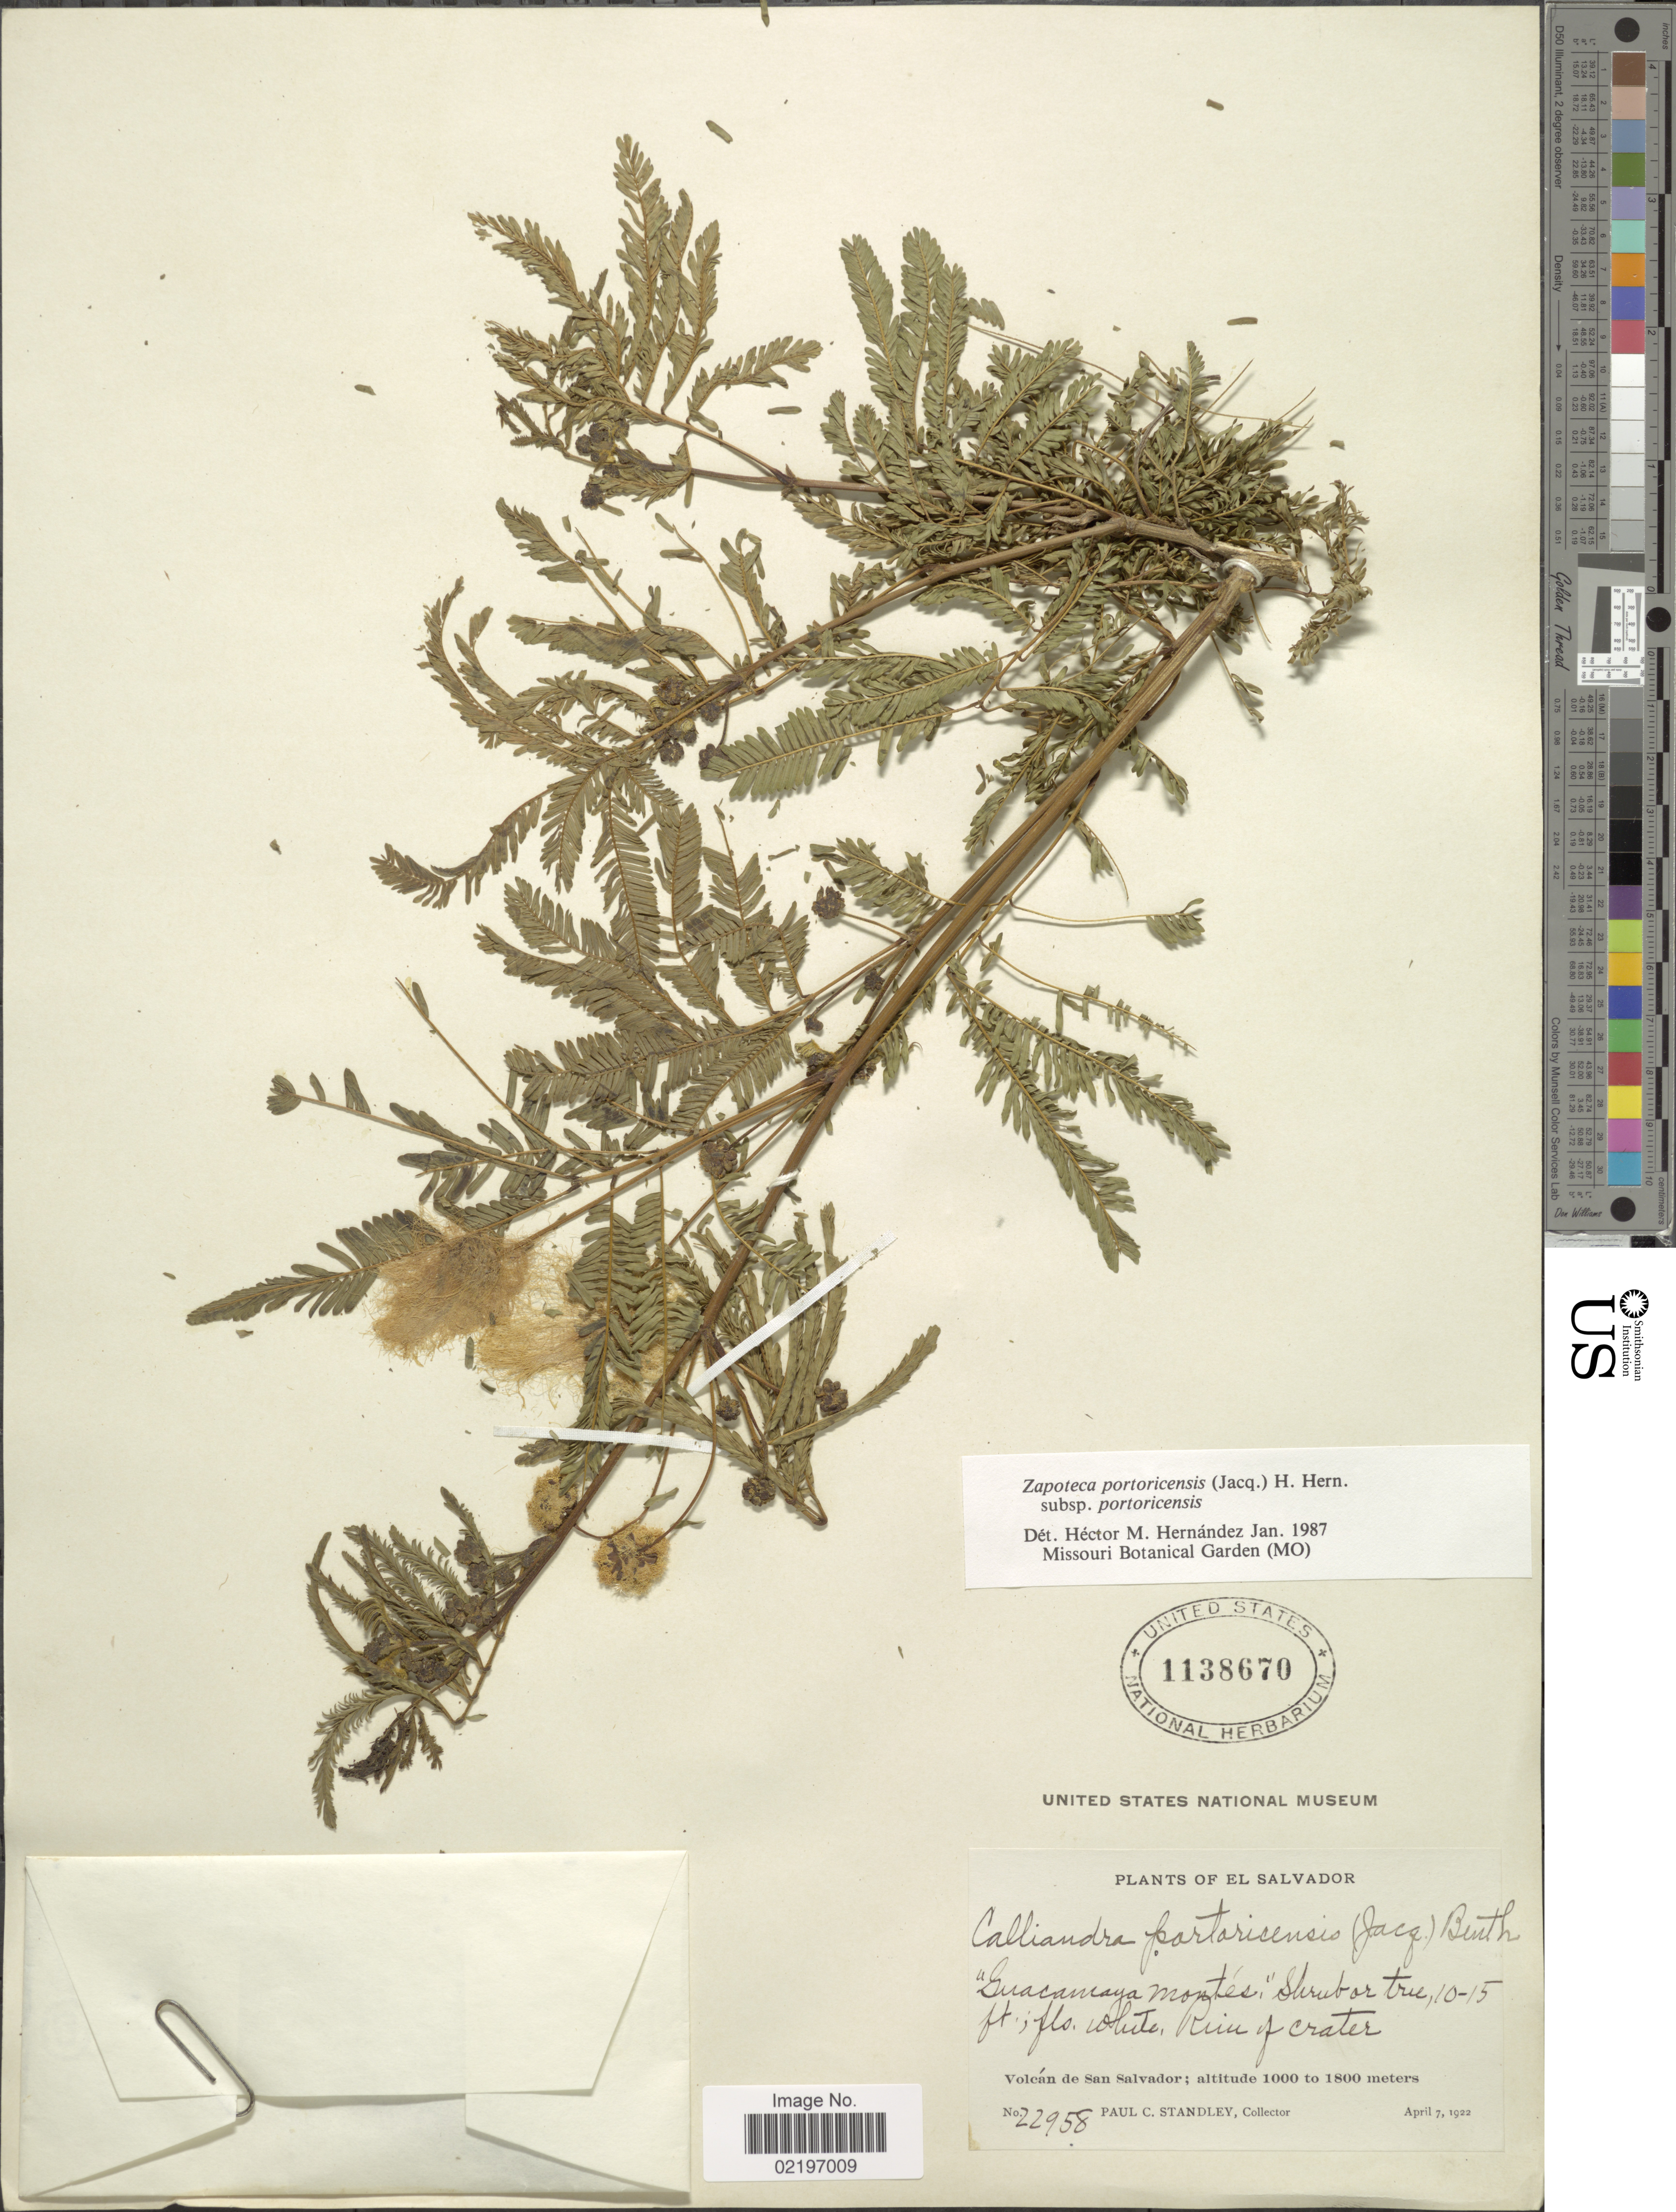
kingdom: Plantae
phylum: Tracheophyta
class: Magnoliopsida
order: Fabales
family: Fabaceae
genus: Zapoteca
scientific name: Zapoteca portoricensis subsp. portoricensis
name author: (Jacq.) H.M. Hern.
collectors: P. C. Standley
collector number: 22958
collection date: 1922-04-07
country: El Salvador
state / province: San Salvador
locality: Volcan of San Salvador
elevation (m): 1000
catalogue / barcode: US 1138670